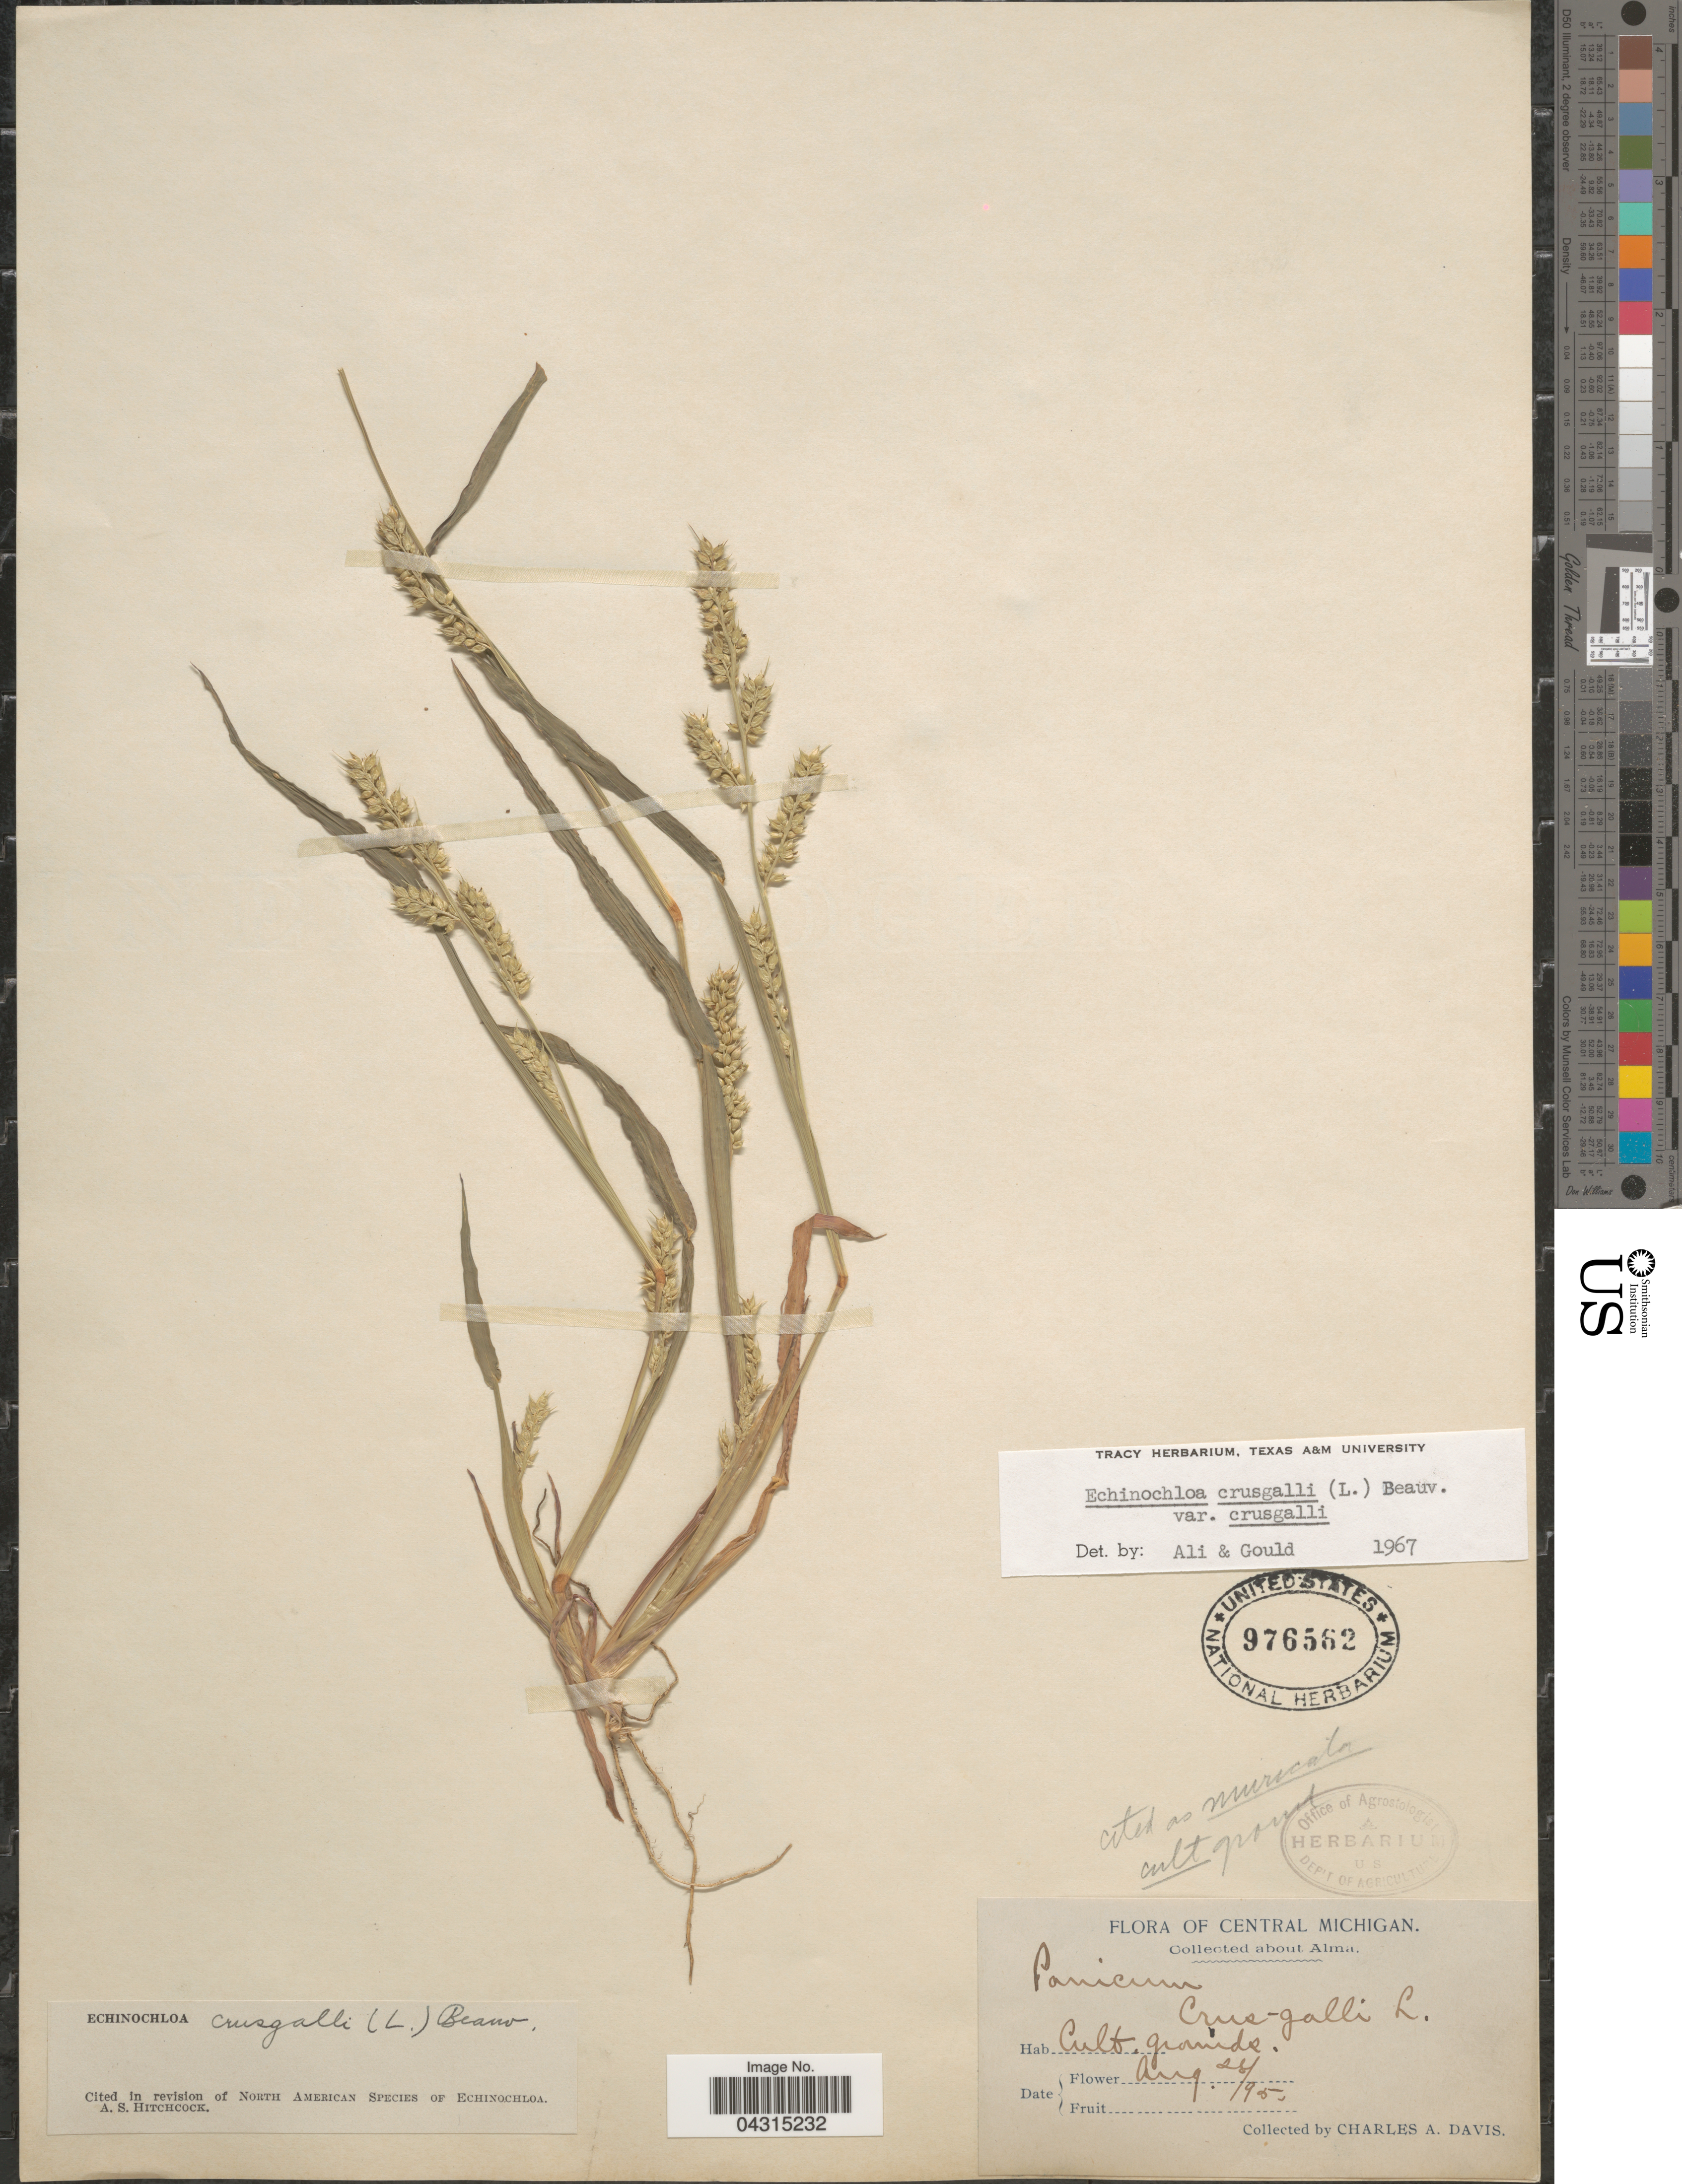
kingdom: Plantae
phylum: Tracheophyta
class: Liliopsida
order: Poales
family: Poaceae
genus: Echinochloa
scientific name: Echinochloa crus-galli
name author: (L.) P. Beauv.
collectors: C. Davis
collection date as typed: Transcribed d/m/y: 28/8/95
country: United States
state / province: Michigan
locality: Central Michigan. About Alma.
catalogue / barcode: US 976562